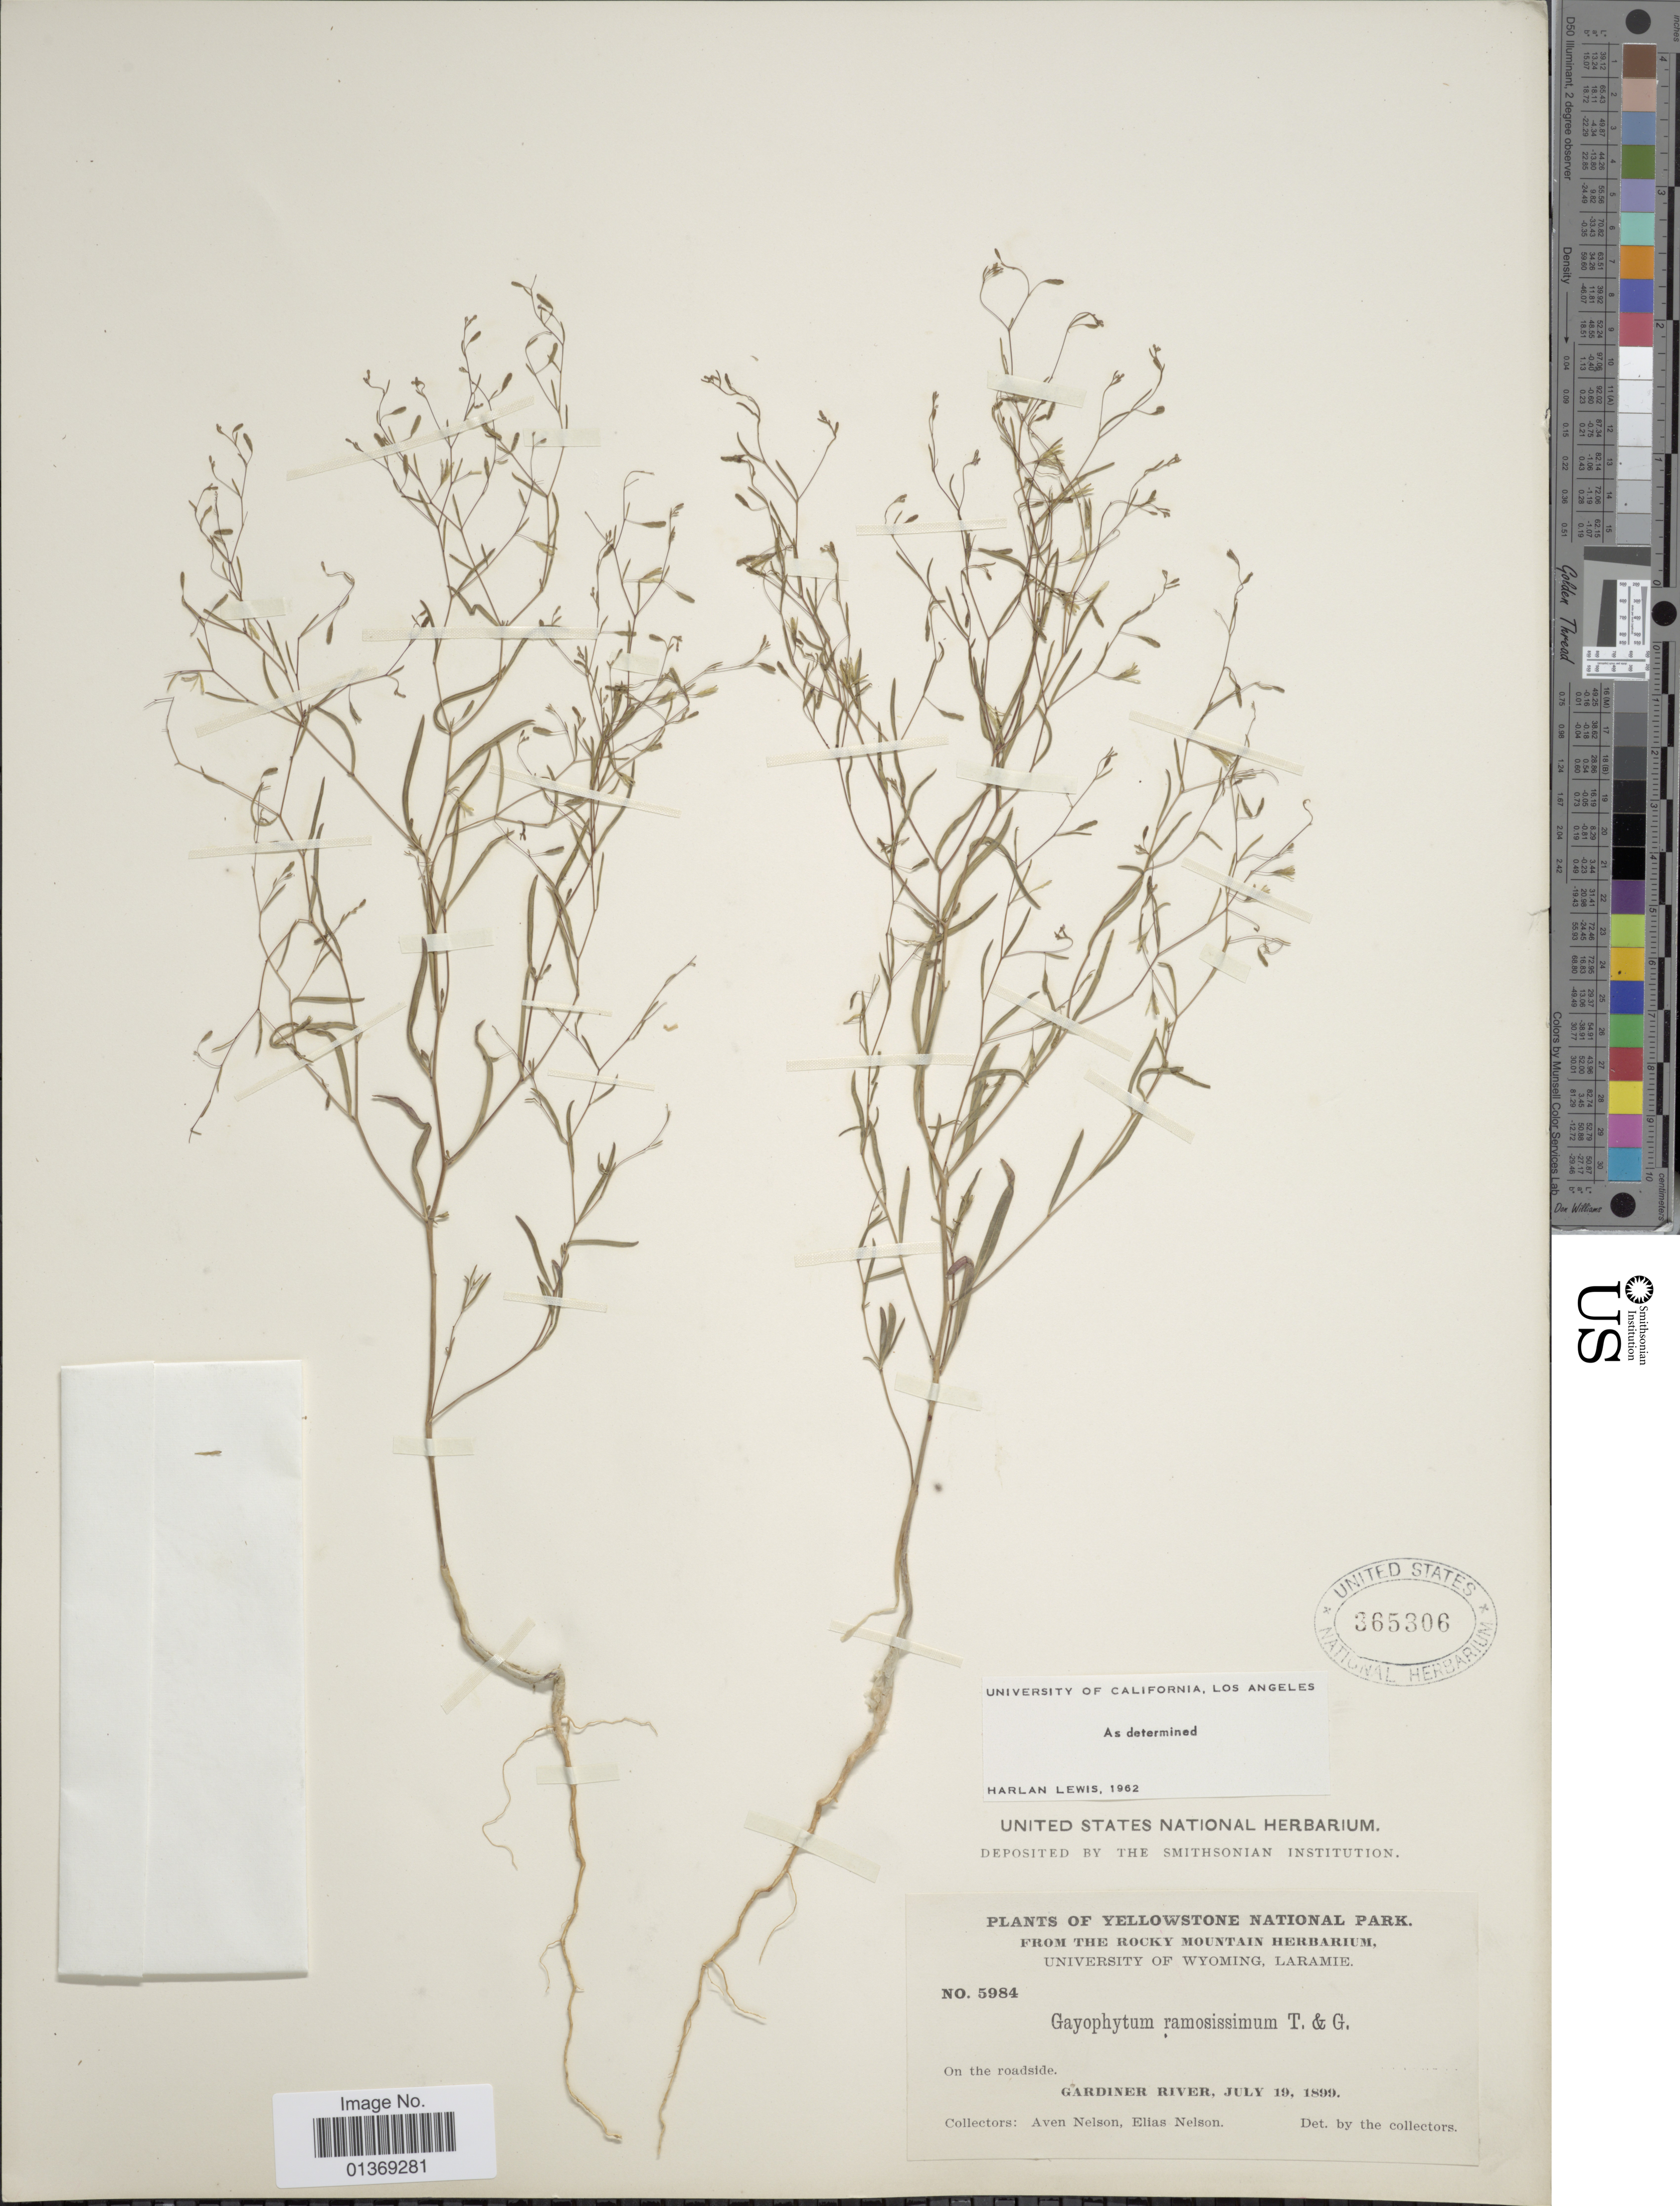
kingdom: Plantae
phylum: Tracheophyta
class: Magnoliopsida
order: Myrtales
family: Onagraceae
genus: Gayophytum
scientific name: Gayophytum ramosissimum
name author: Torr. & A. Gray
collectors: A. Nelson & E. Nelson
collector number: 5984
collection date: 1899-07-19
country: United States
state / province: Montana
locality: Yellowstone National Park, Gardiner River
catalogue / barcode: US 365306